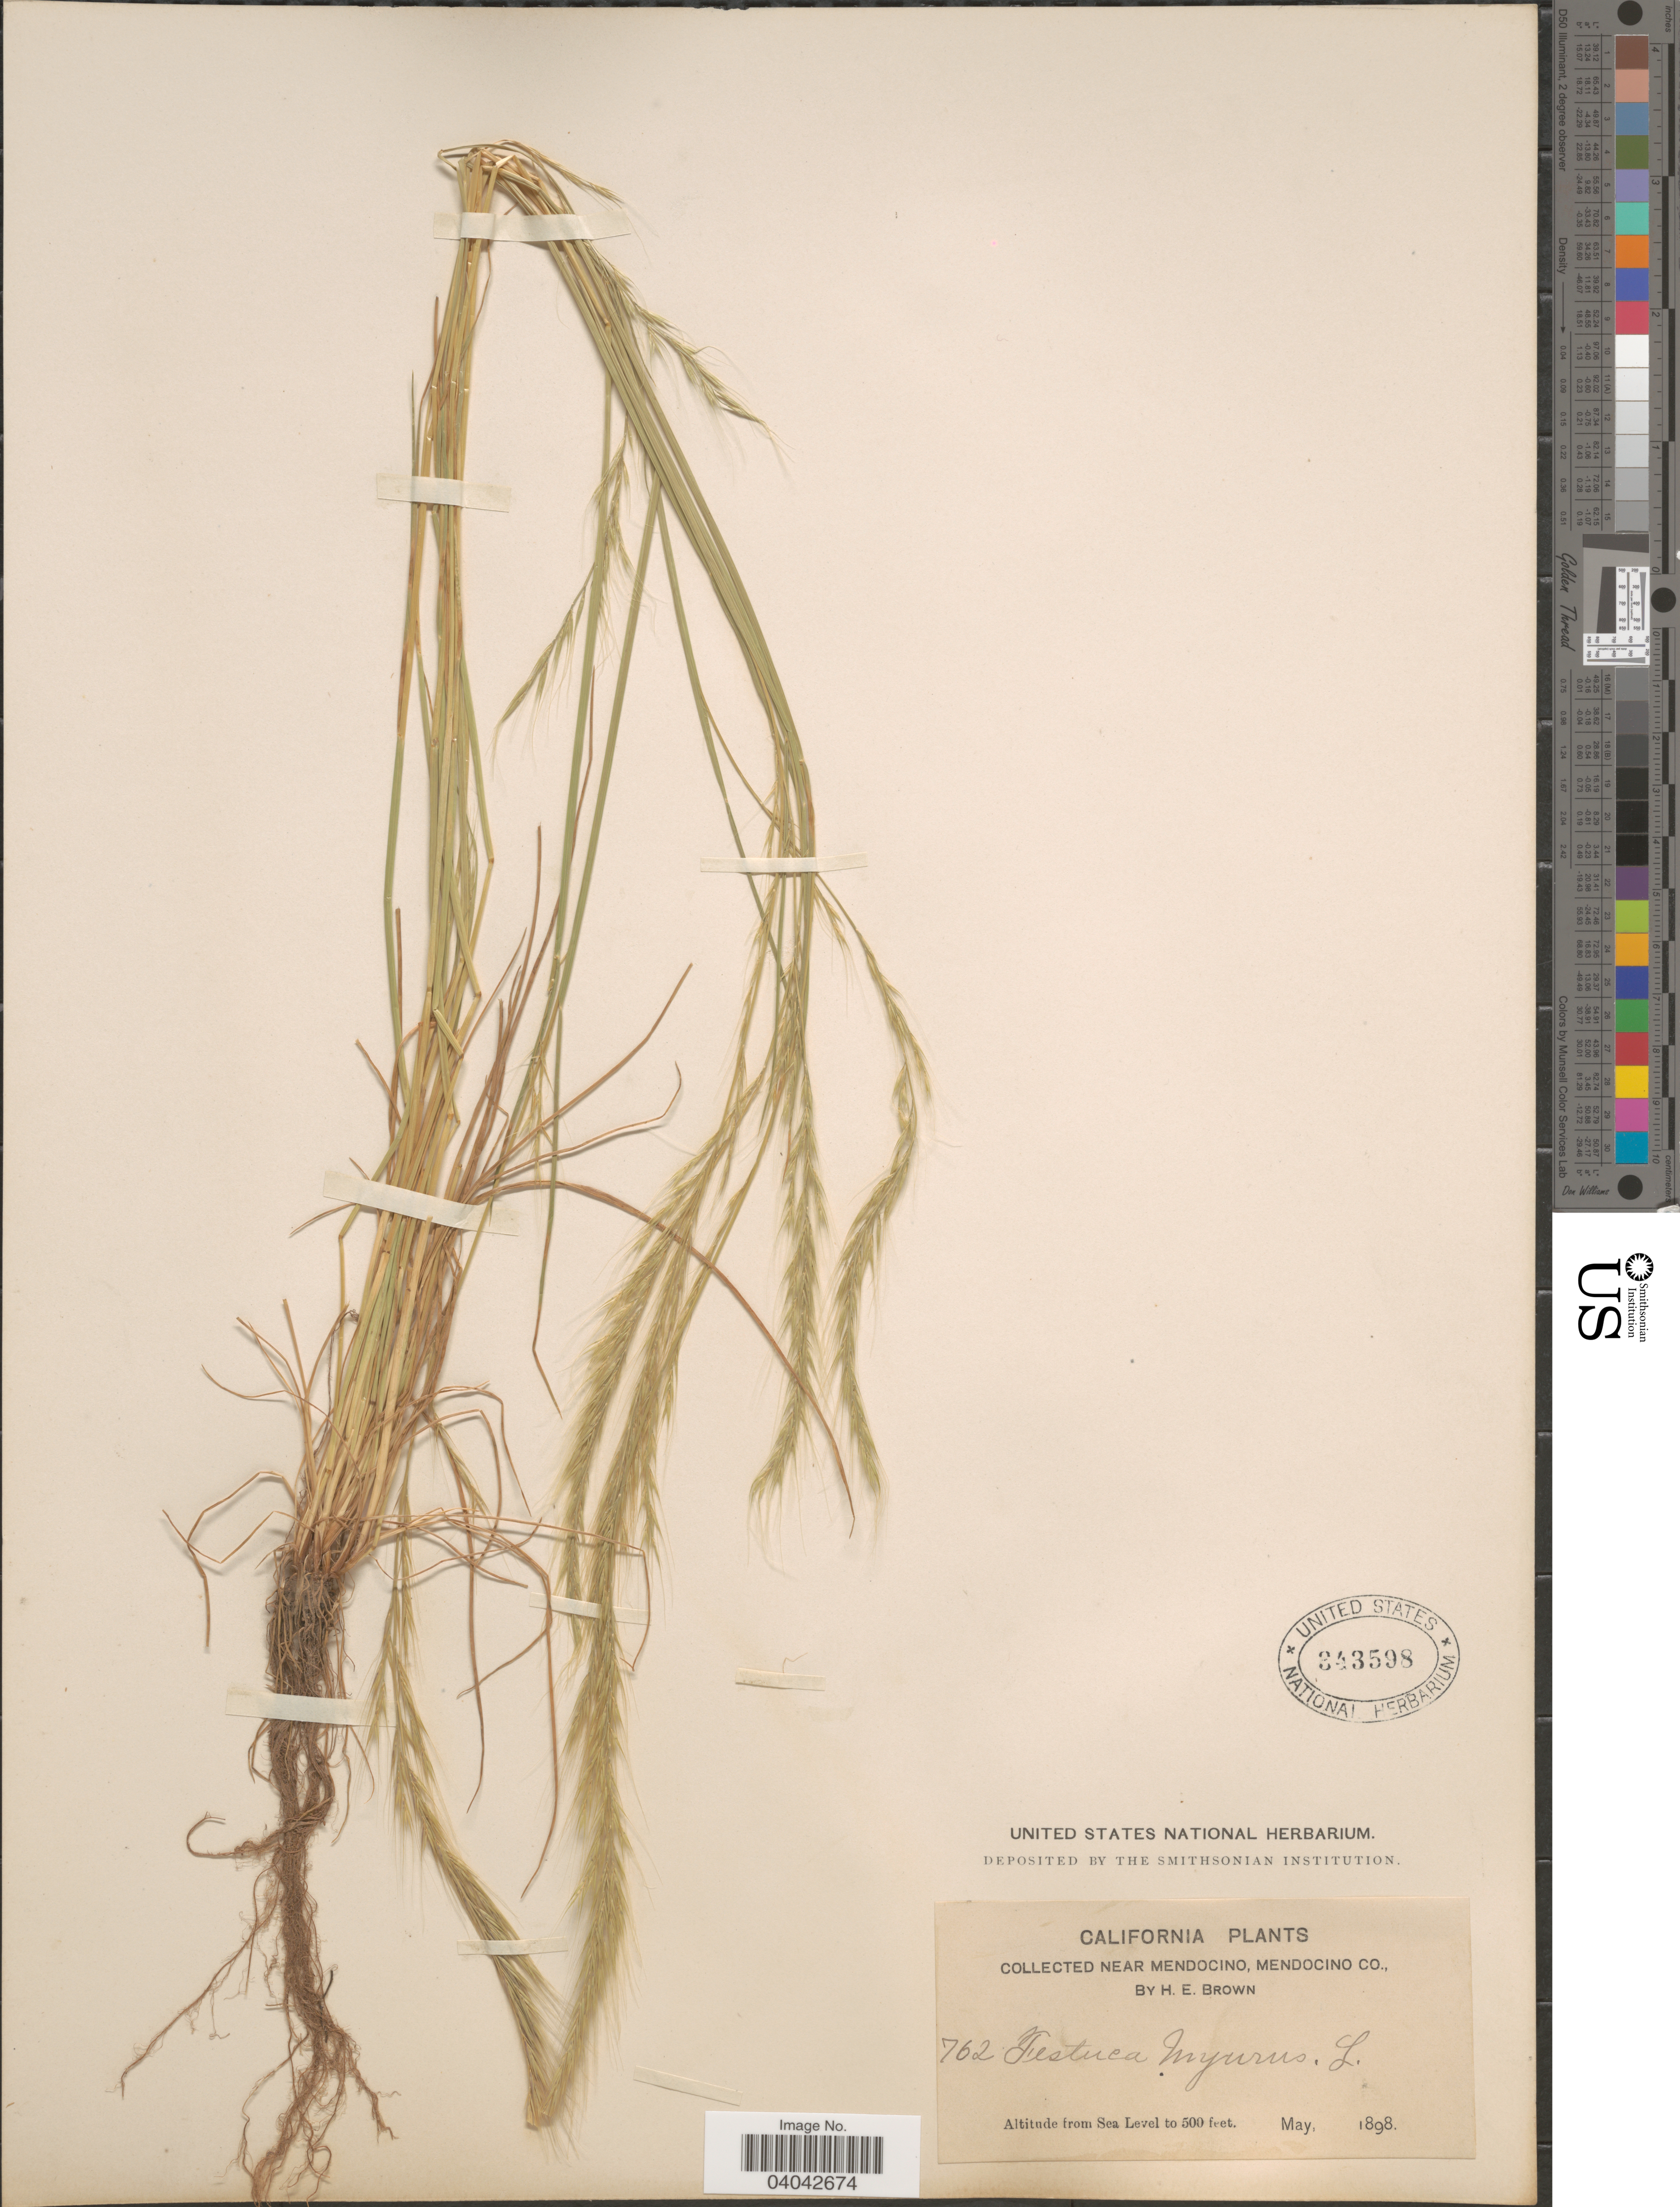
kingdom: Plantae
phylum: Tracheophyta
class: Liliopsida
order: Poales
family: Poaceae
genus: Festuca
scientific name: Festuca megalura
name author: Nutt.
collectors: H. E. Brown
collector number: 762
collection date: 1898-05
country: United States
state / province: California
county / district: Mendocino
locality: Near Mendocino, Mendocino Co.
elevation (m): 0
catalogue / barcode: US 343598